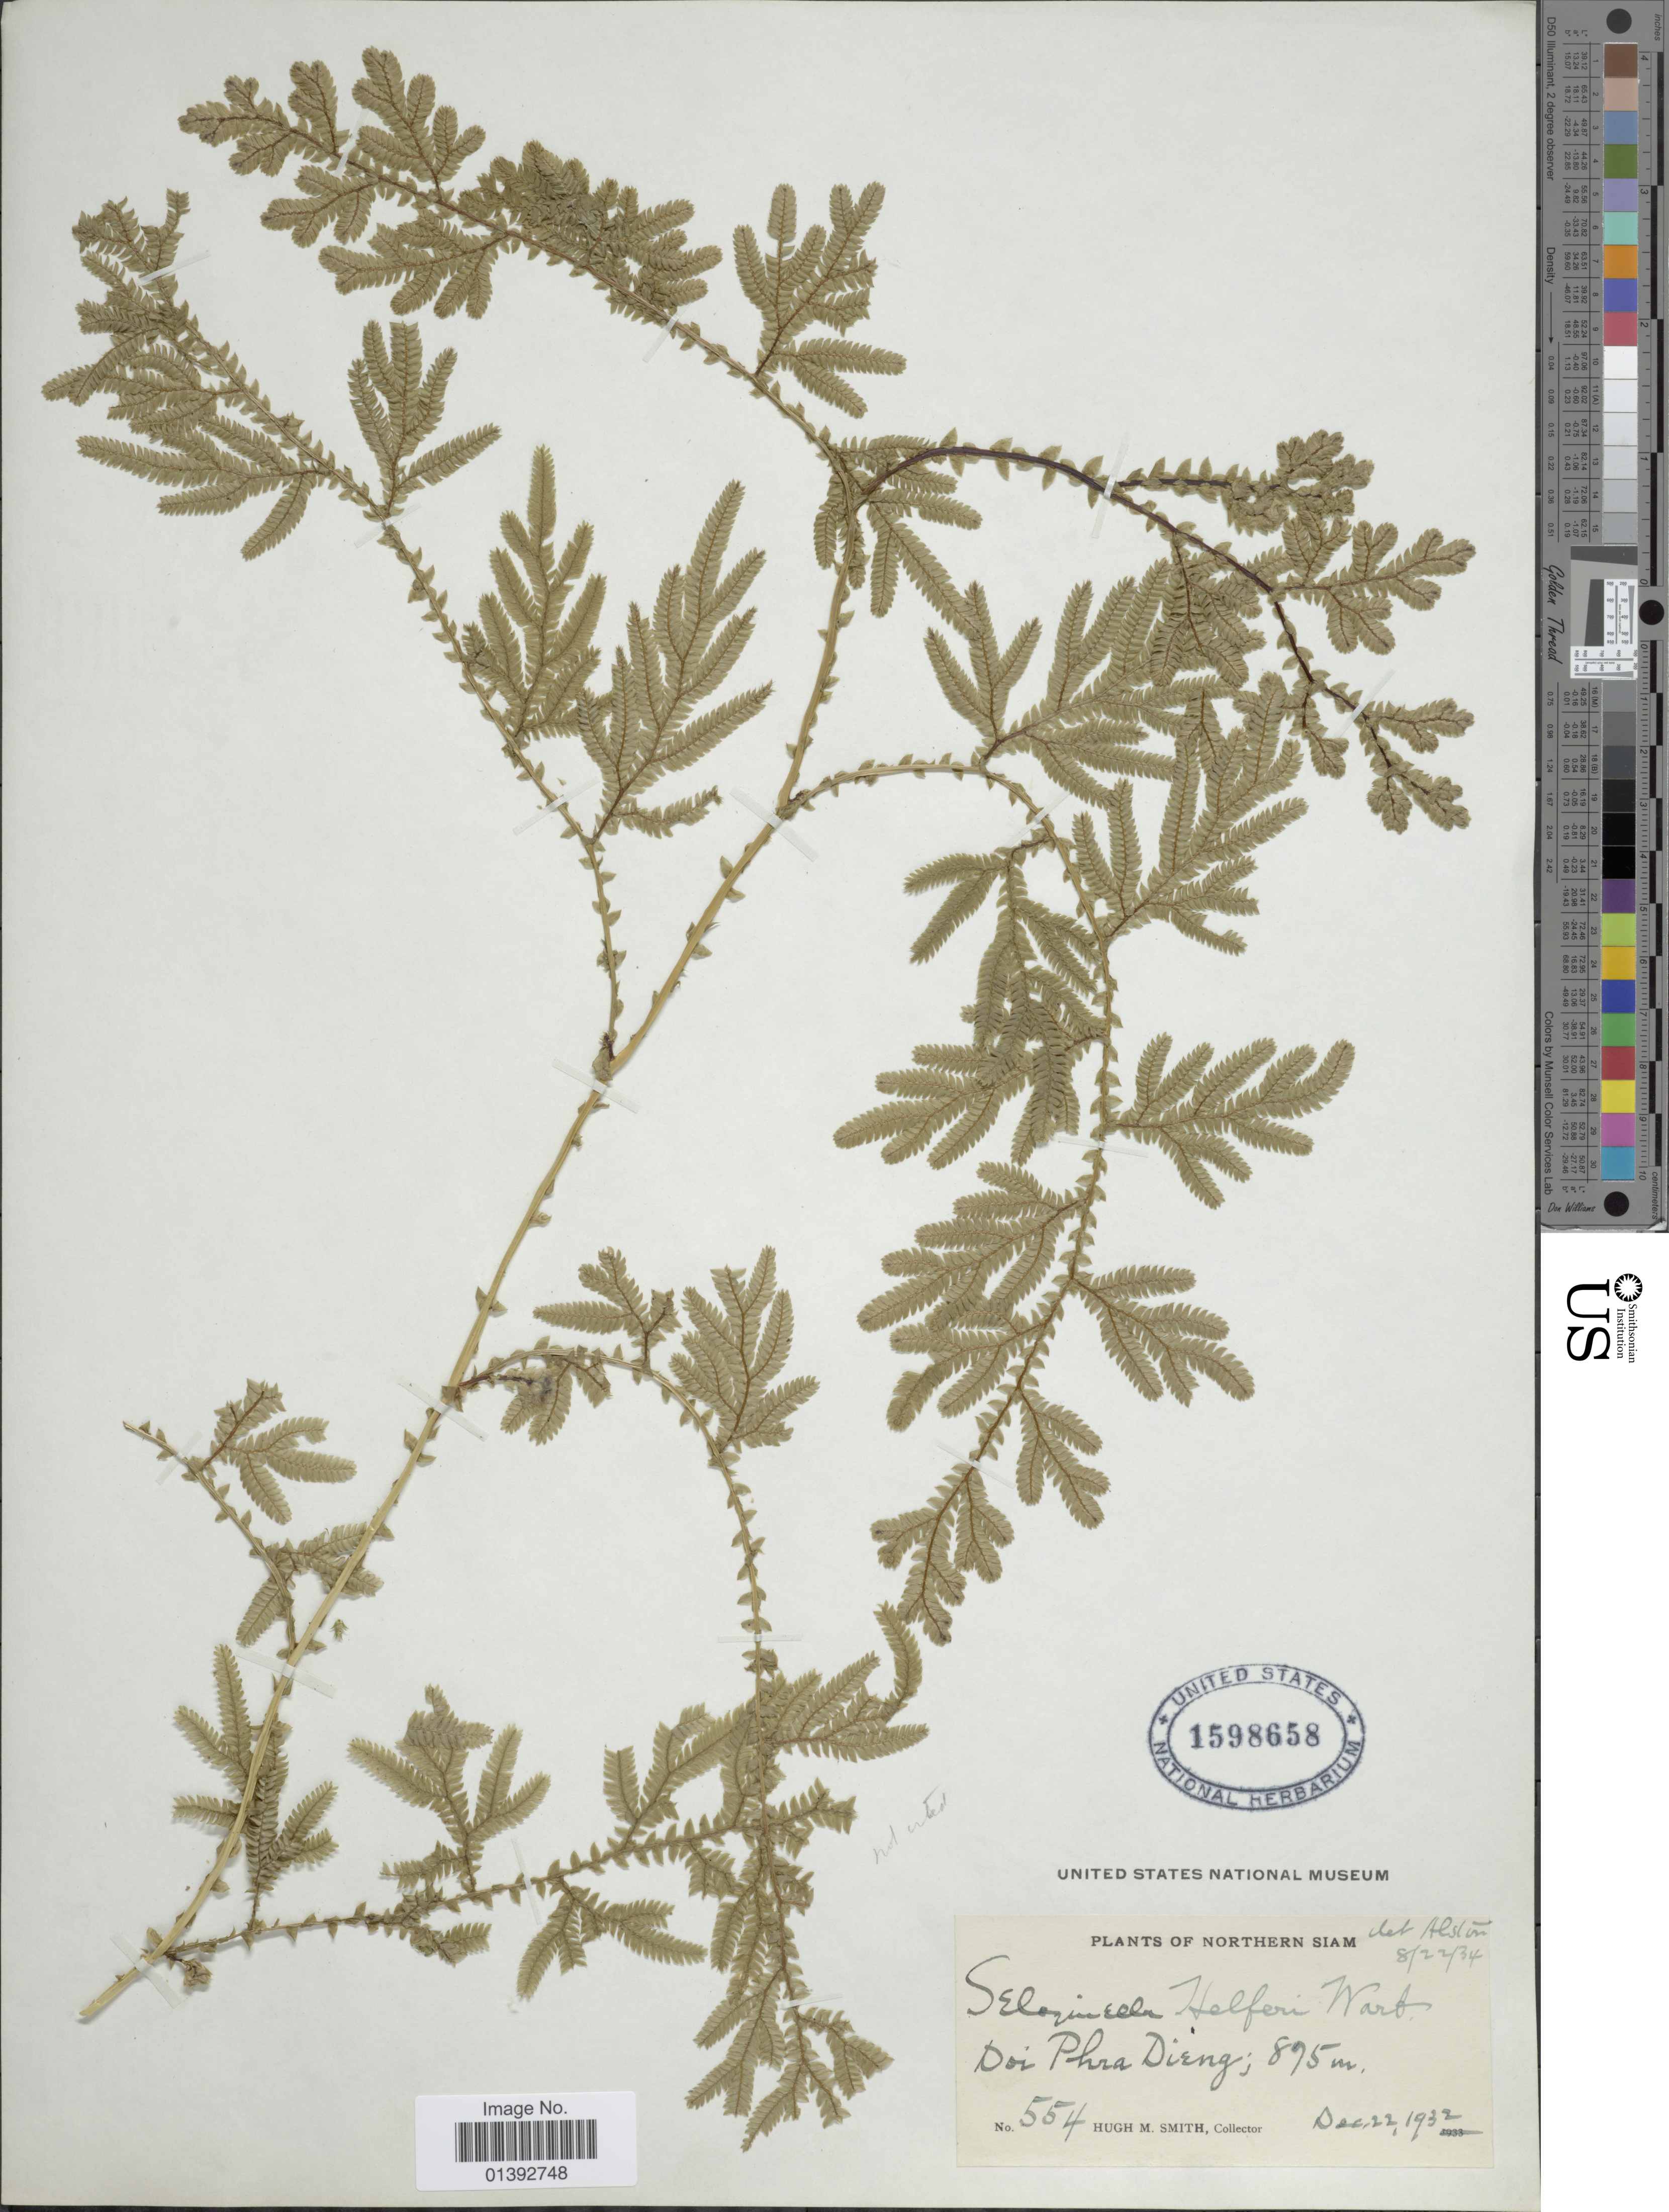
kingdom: Plantae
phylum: Tracheophyta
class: Lycopodiopsida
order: Selaginellales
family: Selaginellaceae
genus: Selaginella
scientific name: Selaginella helferi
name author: Warb.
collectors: H. M. Smith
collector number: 554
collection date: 1932-12-22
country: Thailand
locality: Northern Siam, Doi Phra Dieng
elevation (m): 895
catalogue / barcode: US 1598658